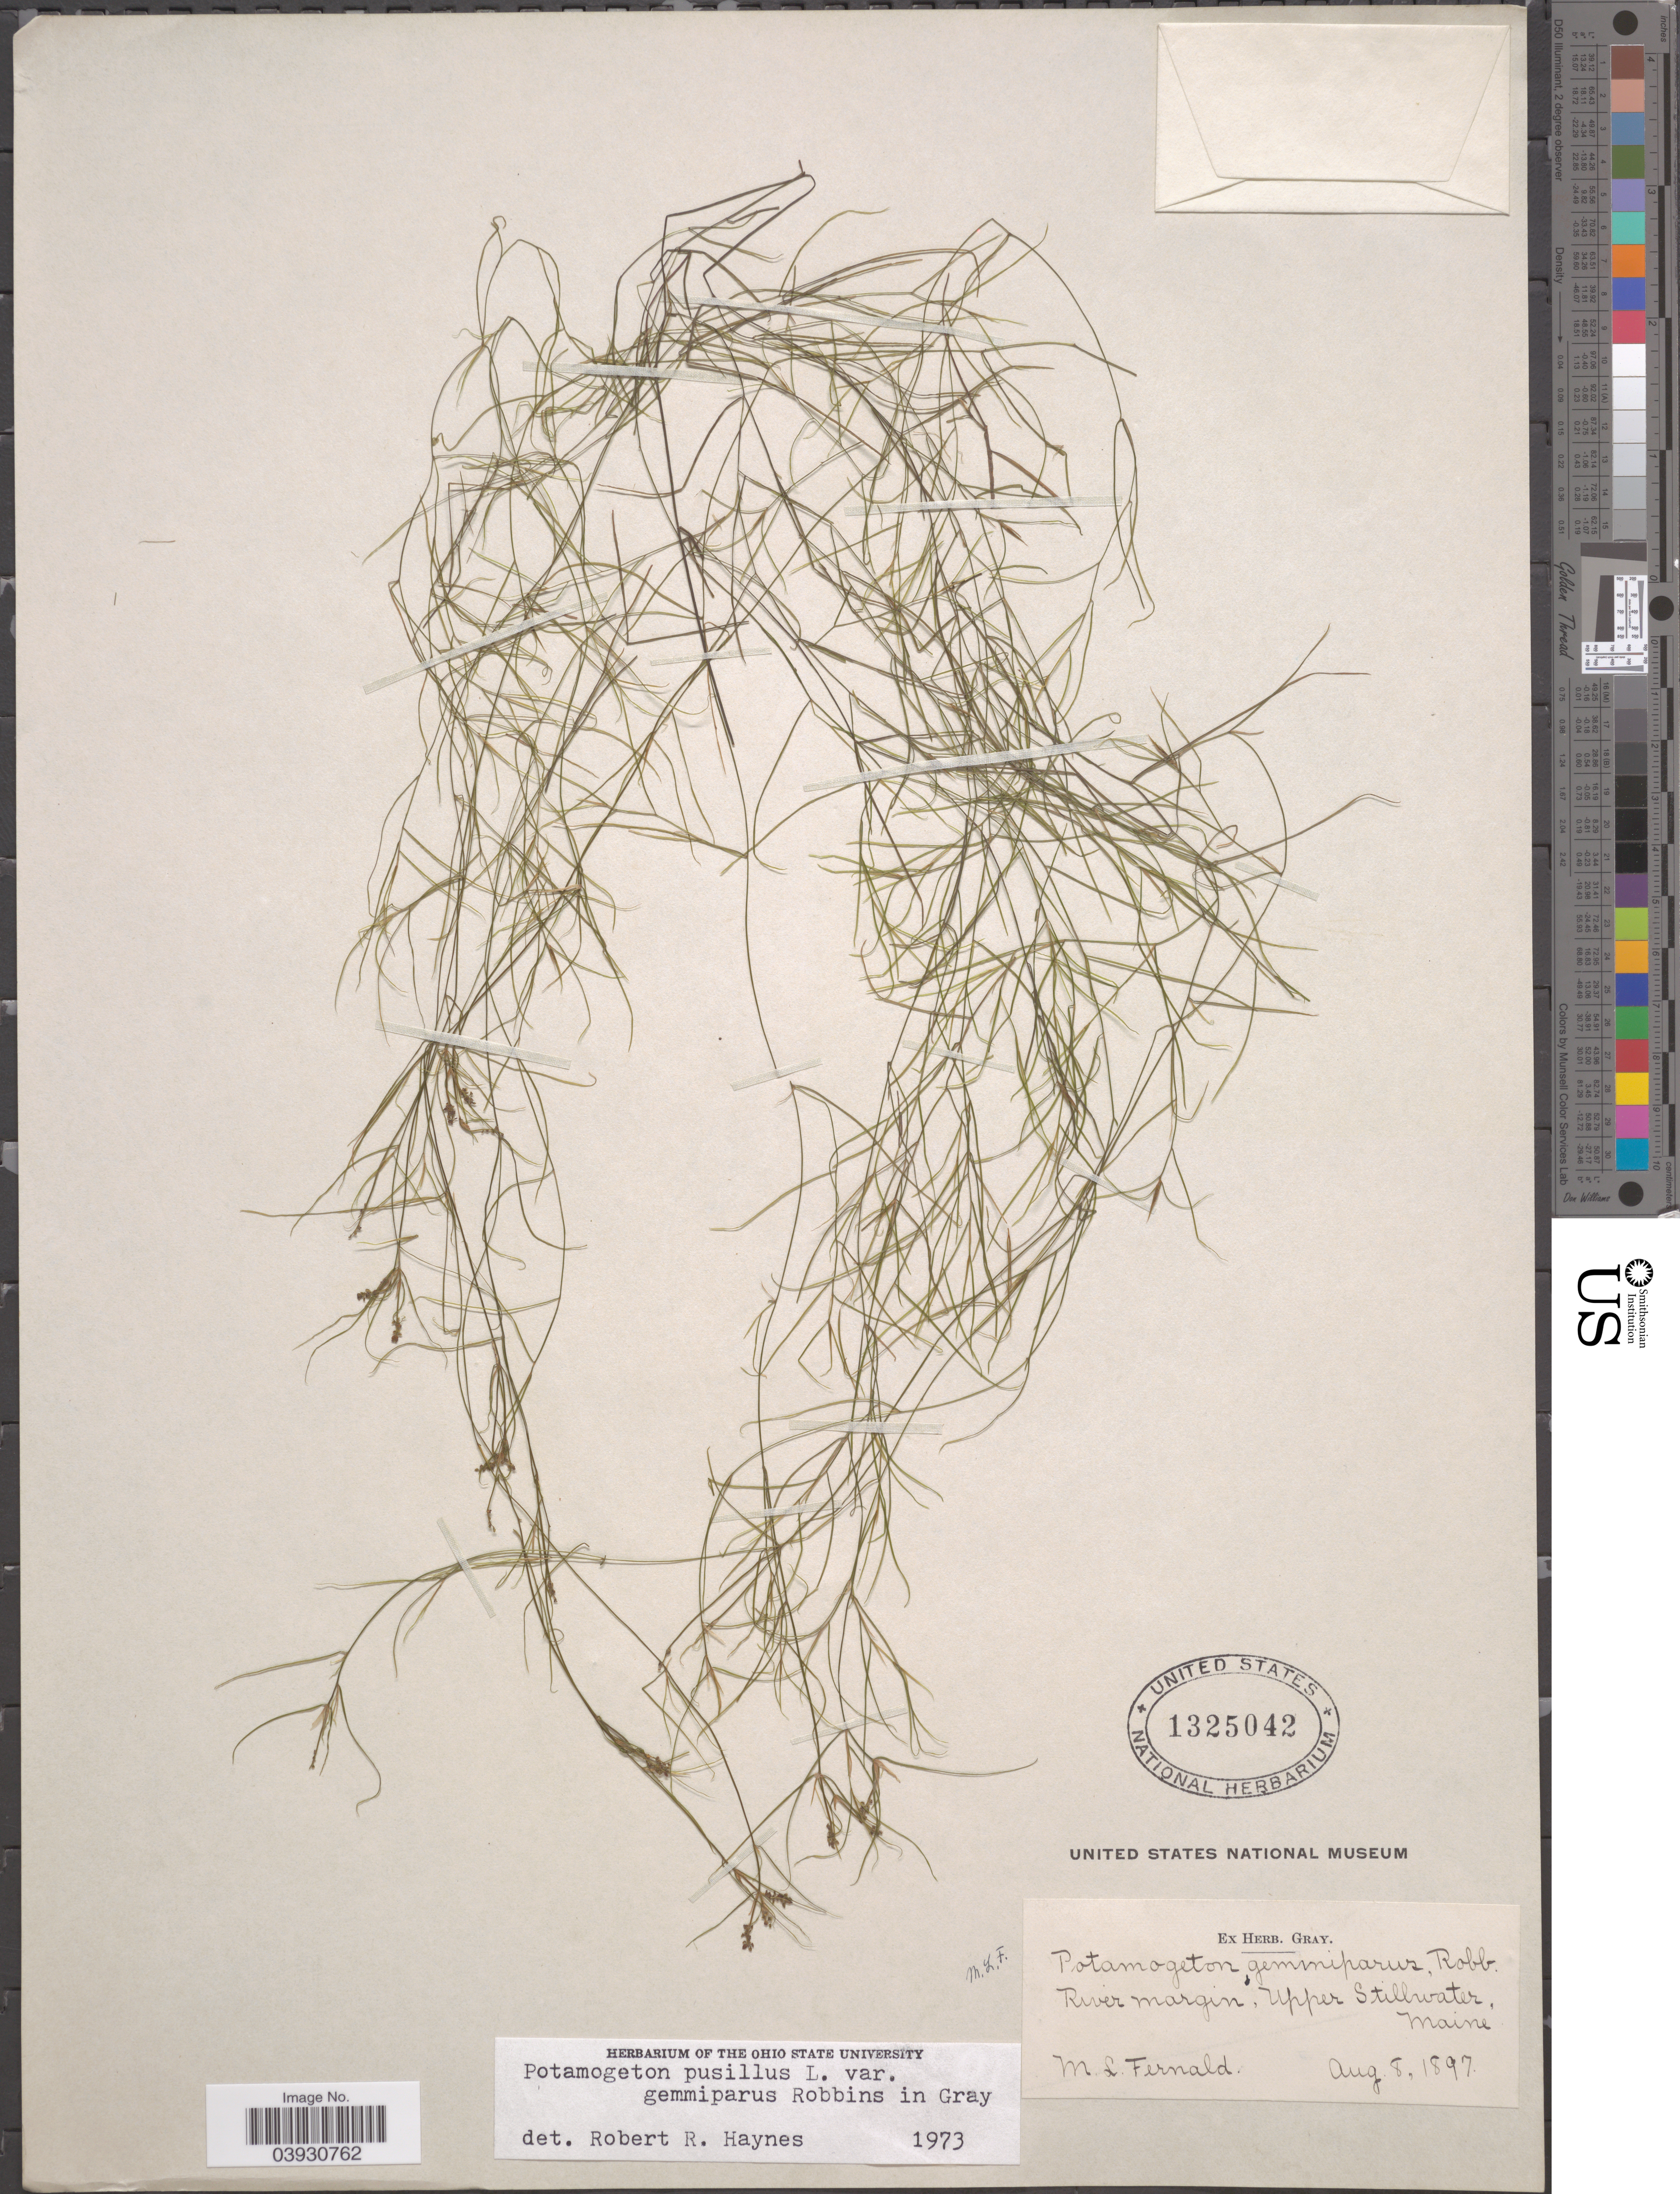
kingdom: Plantae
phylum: Tracheophyta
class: Liliopsida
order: Alismatales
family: Potamogetonaceae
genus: Potamogeton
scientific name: Potamogeton pusillus var. gemmiparus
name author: J.W. Robbins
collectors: M. L. Fernald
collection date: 1897-08-08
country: United States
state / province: Maine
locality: River margin, Upper Stillwater.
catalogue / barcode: US 1325042